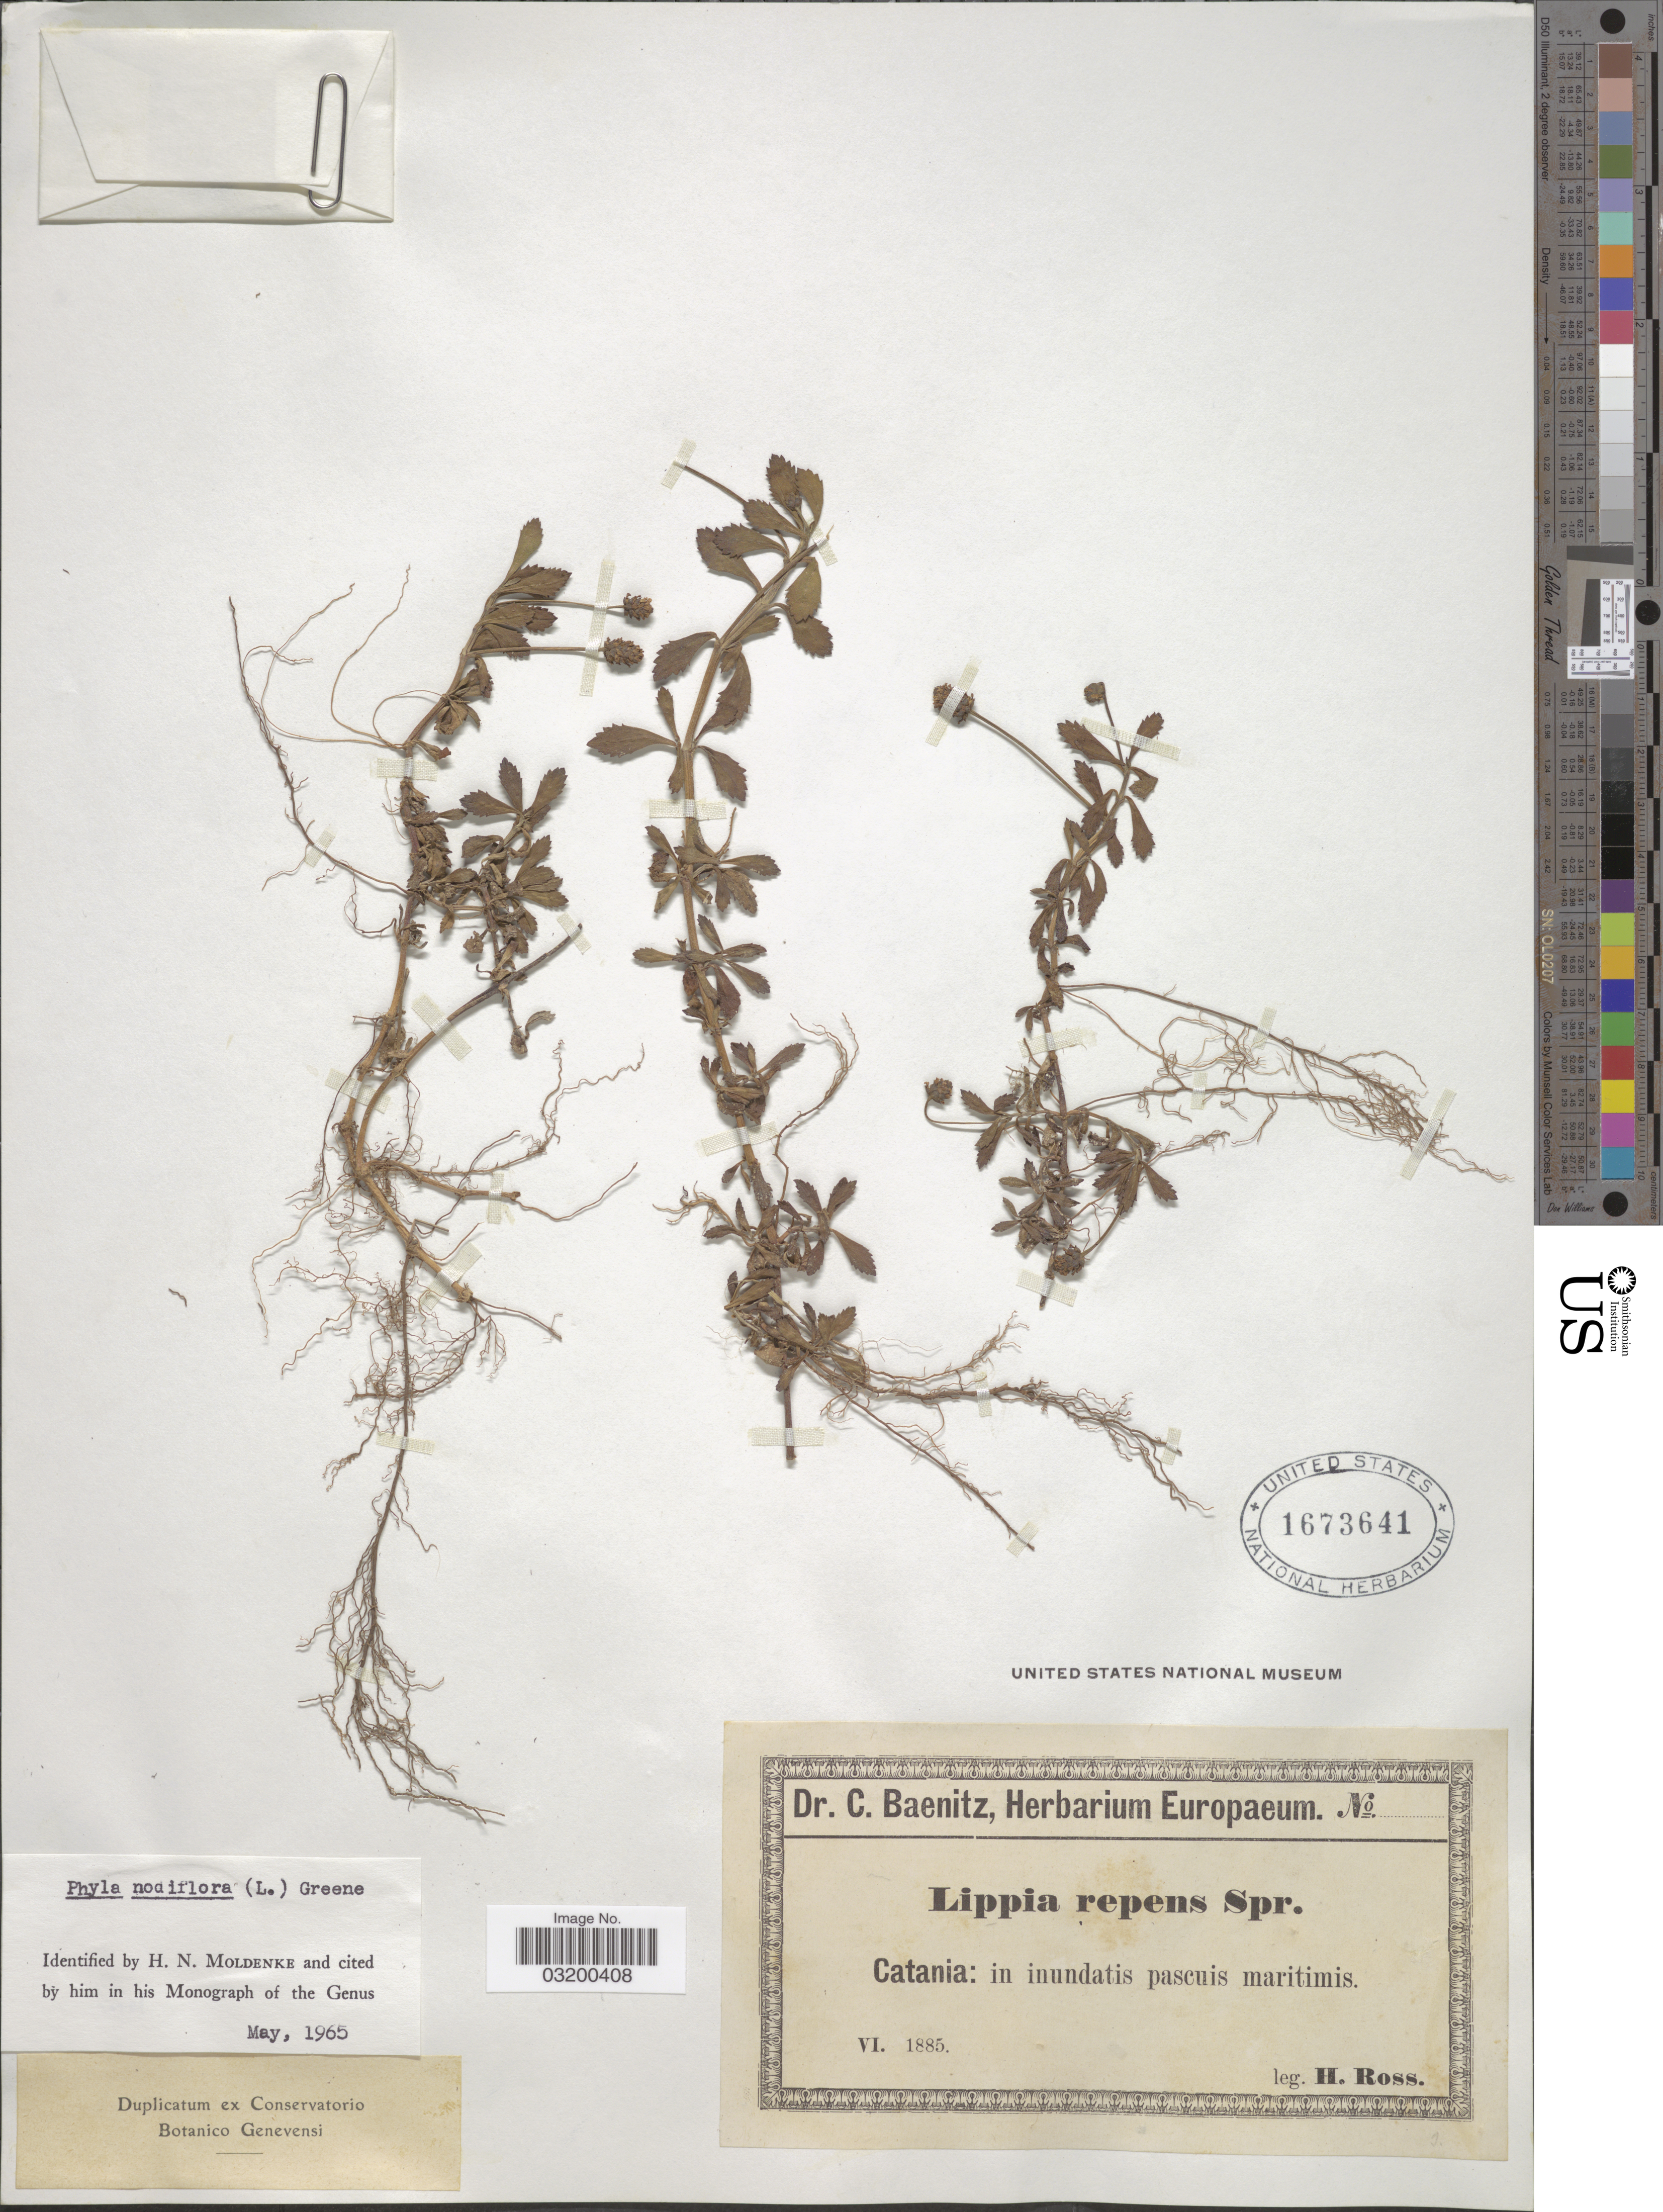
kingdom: Plantae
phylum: Tracheophyta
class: Magnoliopsida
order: Lamiales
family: Verbenaceae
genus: Phyla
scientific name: Phyla nodiflora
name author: (L.) Greene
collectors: H. Ross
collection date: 1885-06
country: Italy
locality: Catania: in inundatis pascuis maritimis.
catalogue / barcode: US 1673641